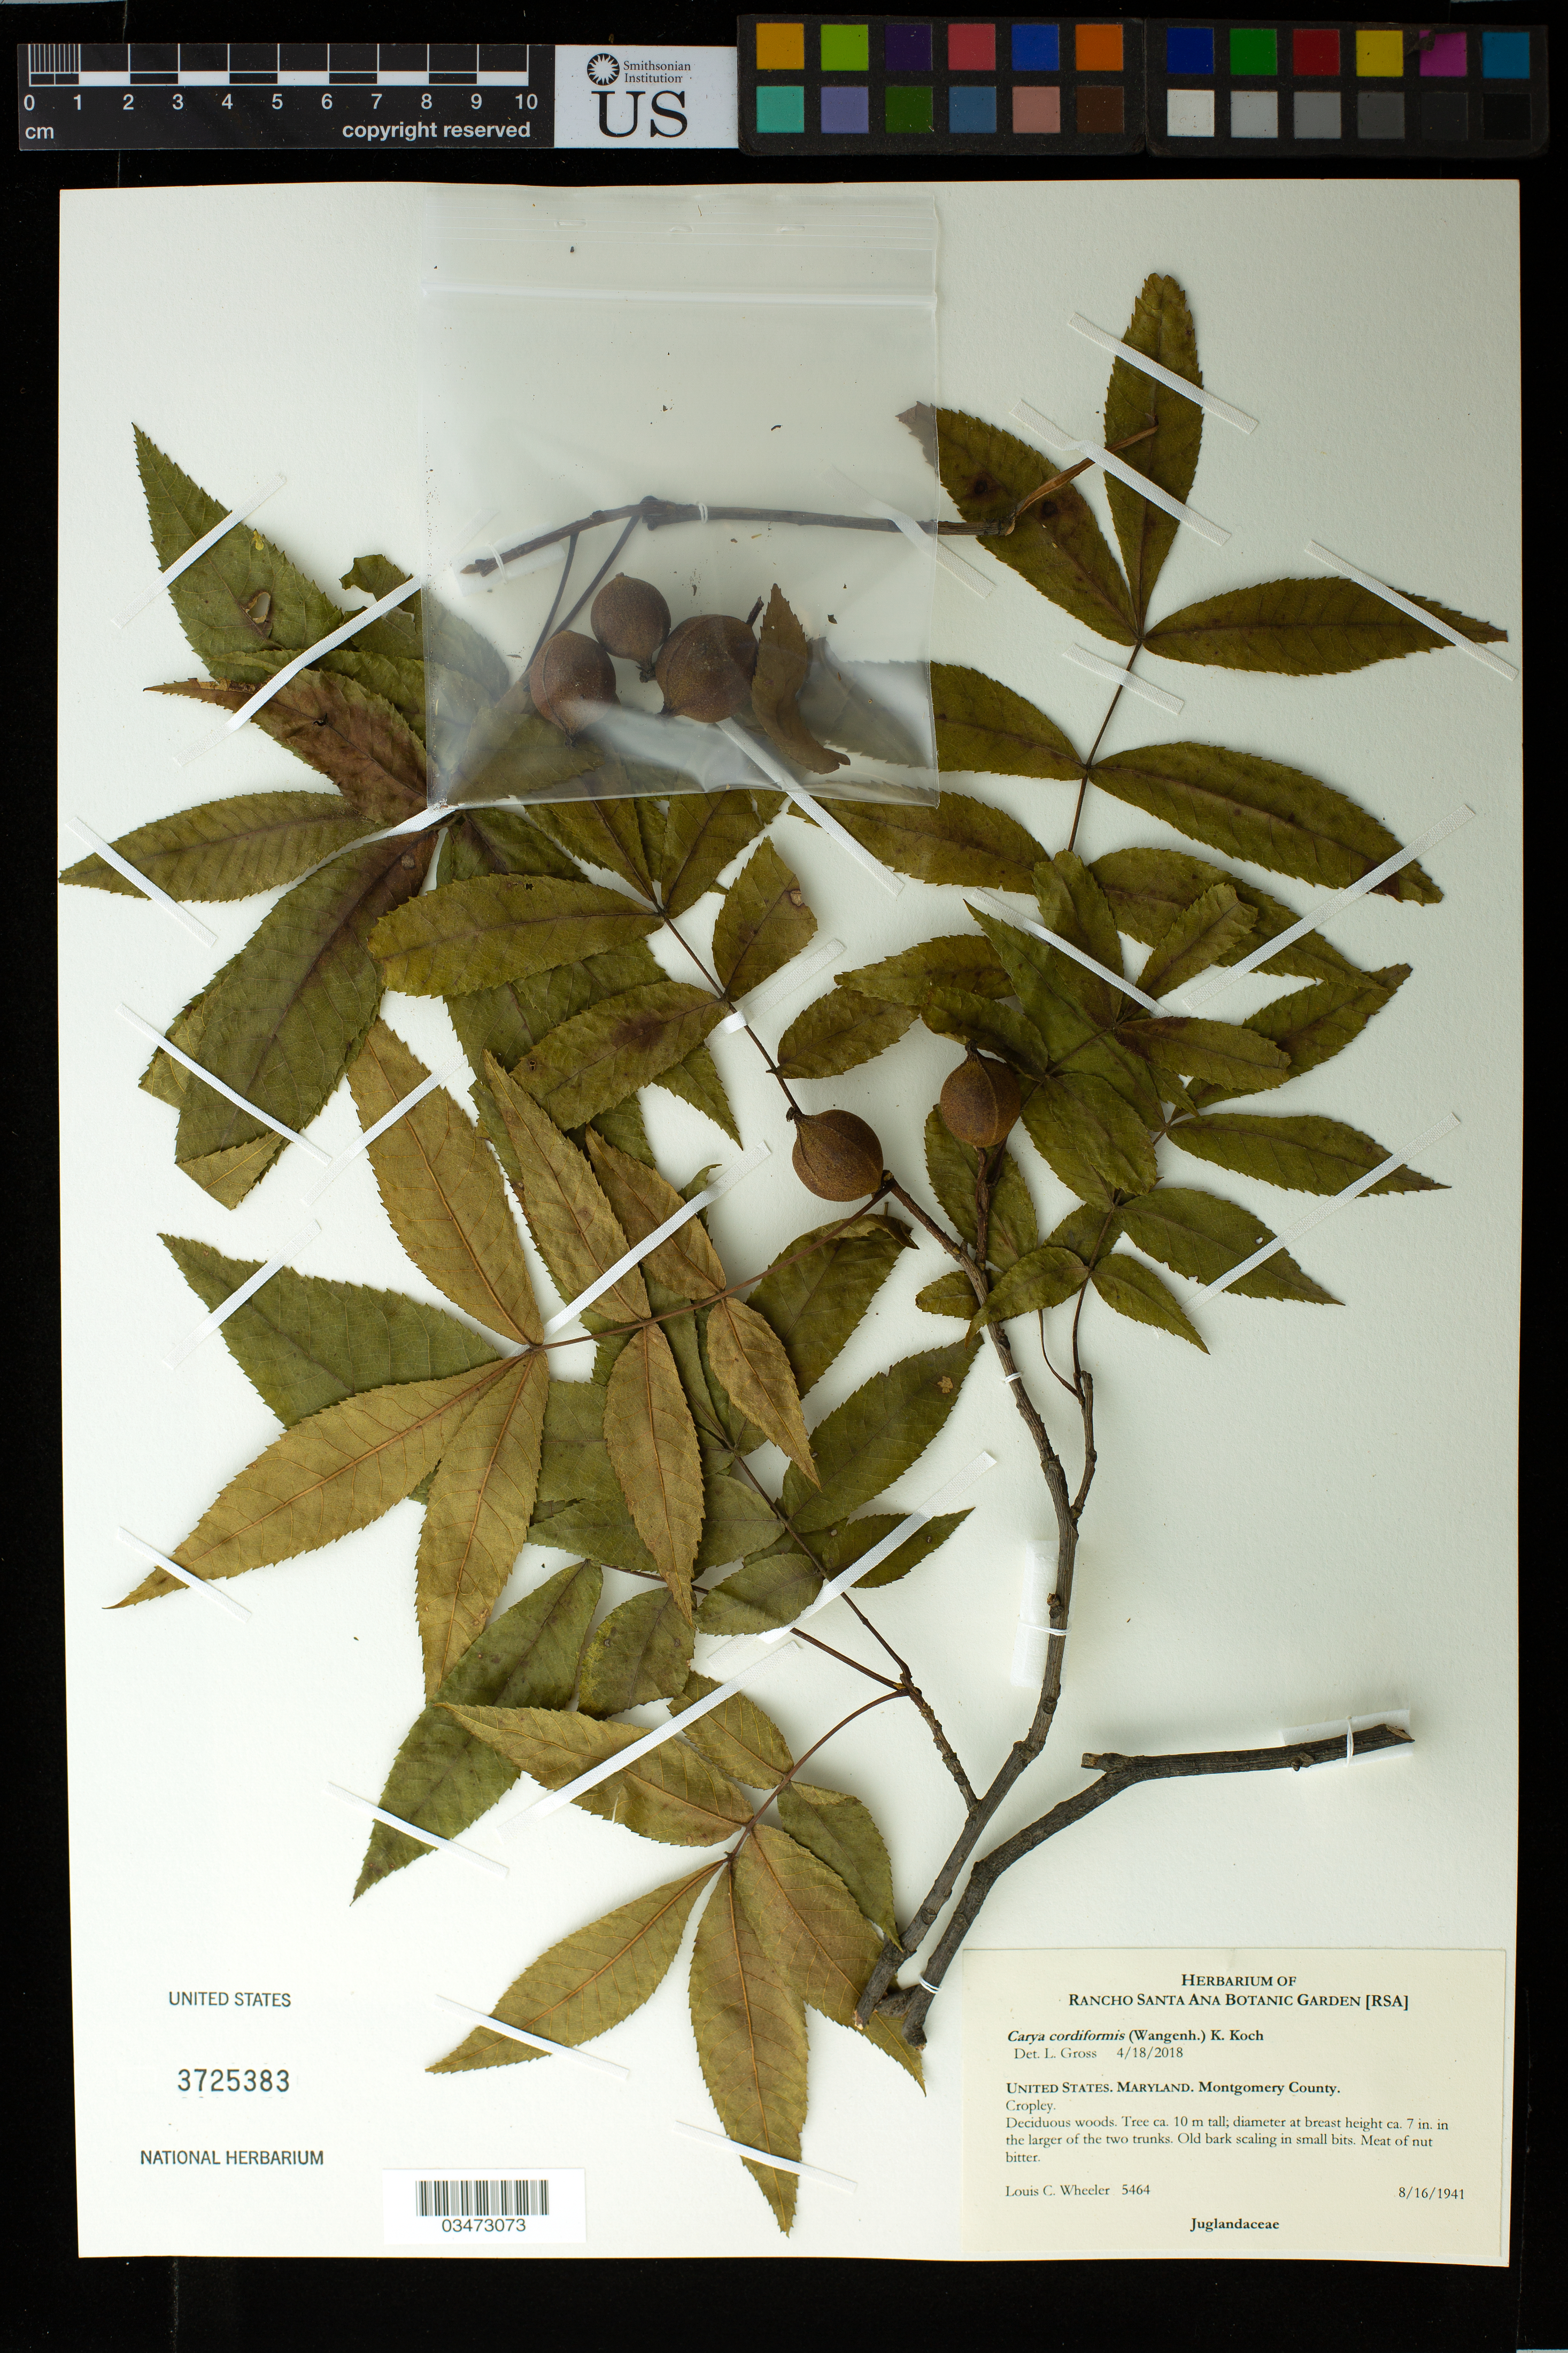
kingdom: Plantae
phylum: Tracheophyta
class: Magnoliopsida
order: Fagales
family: Juglandaceae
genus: Carya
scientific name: Carya cordiformis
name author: (Wangenh.) K. Koch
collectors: L. C. Wheeler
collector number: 5464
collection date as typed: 16 Aug 1941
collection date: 1941-08-16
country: United States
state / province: Maryland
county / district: Montgomery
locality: Cropley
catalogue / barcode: US 3725383